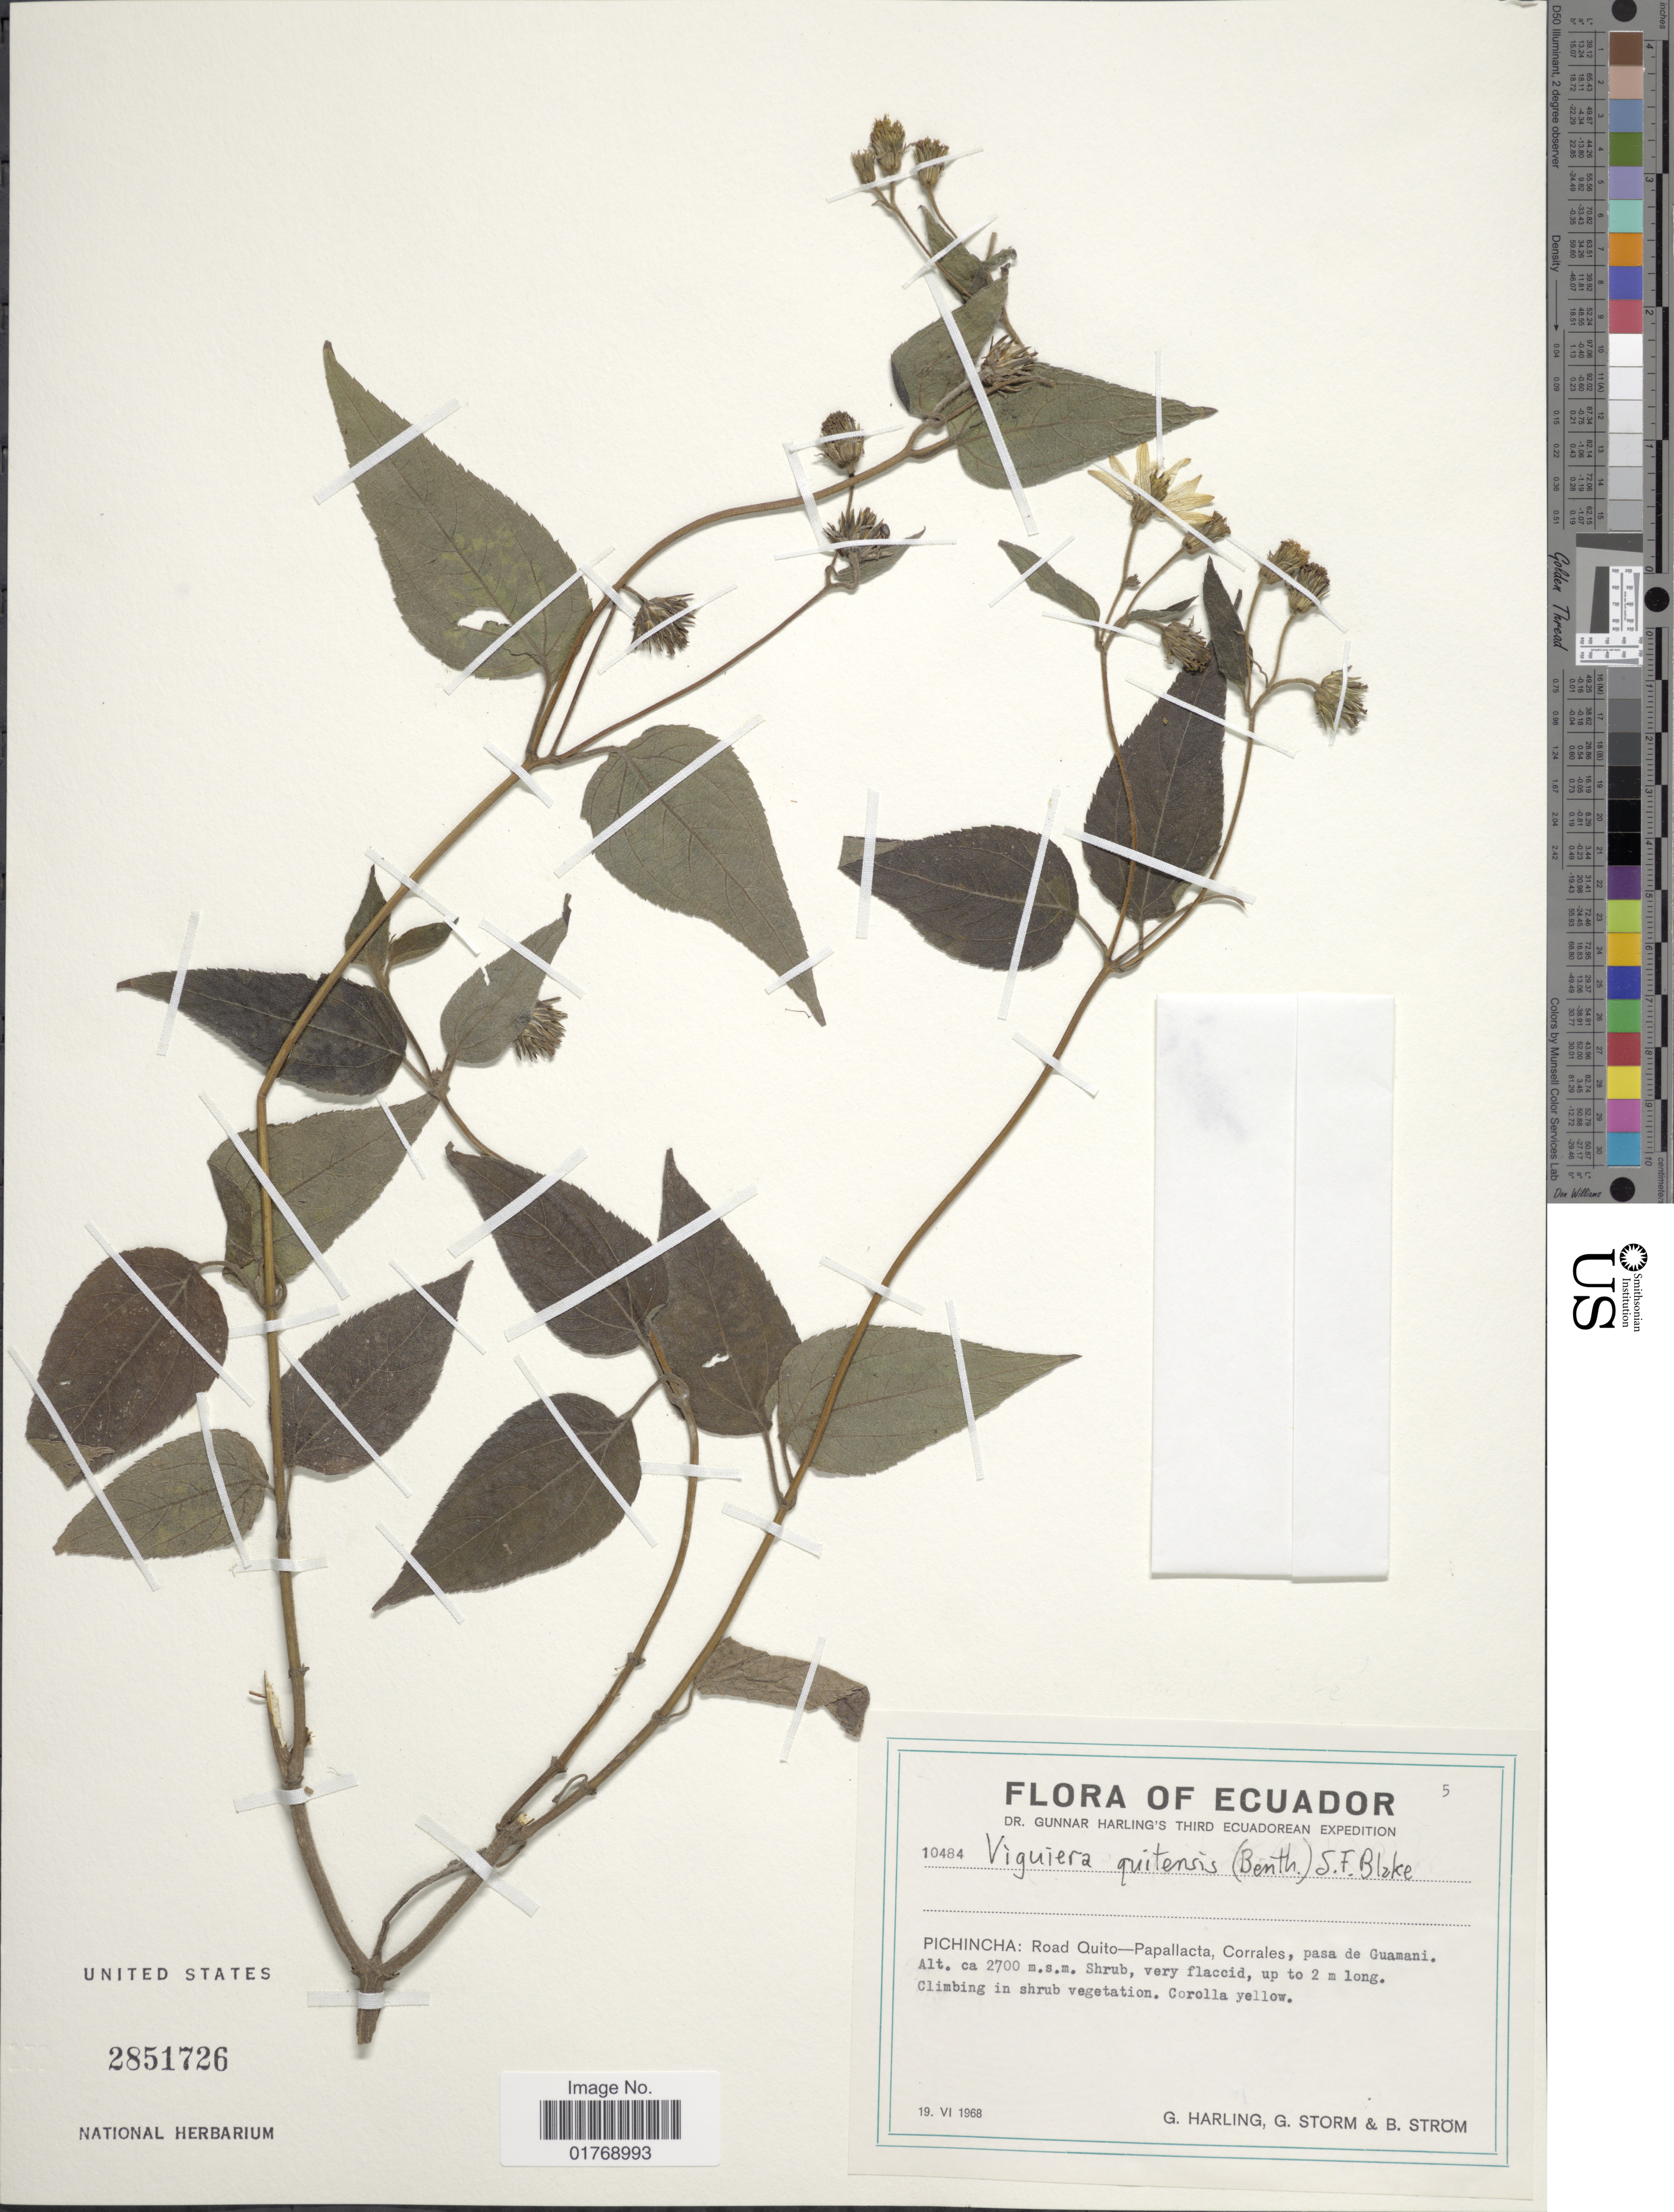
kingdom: Plantae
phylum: Tracheophyta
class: Magnoliopsida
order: Asterales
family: Asteraceae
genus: Viguiera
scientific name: Viguiera quitensis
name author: (Benth.) S.F. Blake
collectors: G. Harling, G. Storm & B. Ström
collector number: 10484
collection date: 1968-06-19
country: Ecuador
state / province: Pichincha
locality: Pichincha: Road Quito - Papallacta, Corrales, pasa de Guamani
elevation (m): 2700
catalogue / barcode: US 2851726